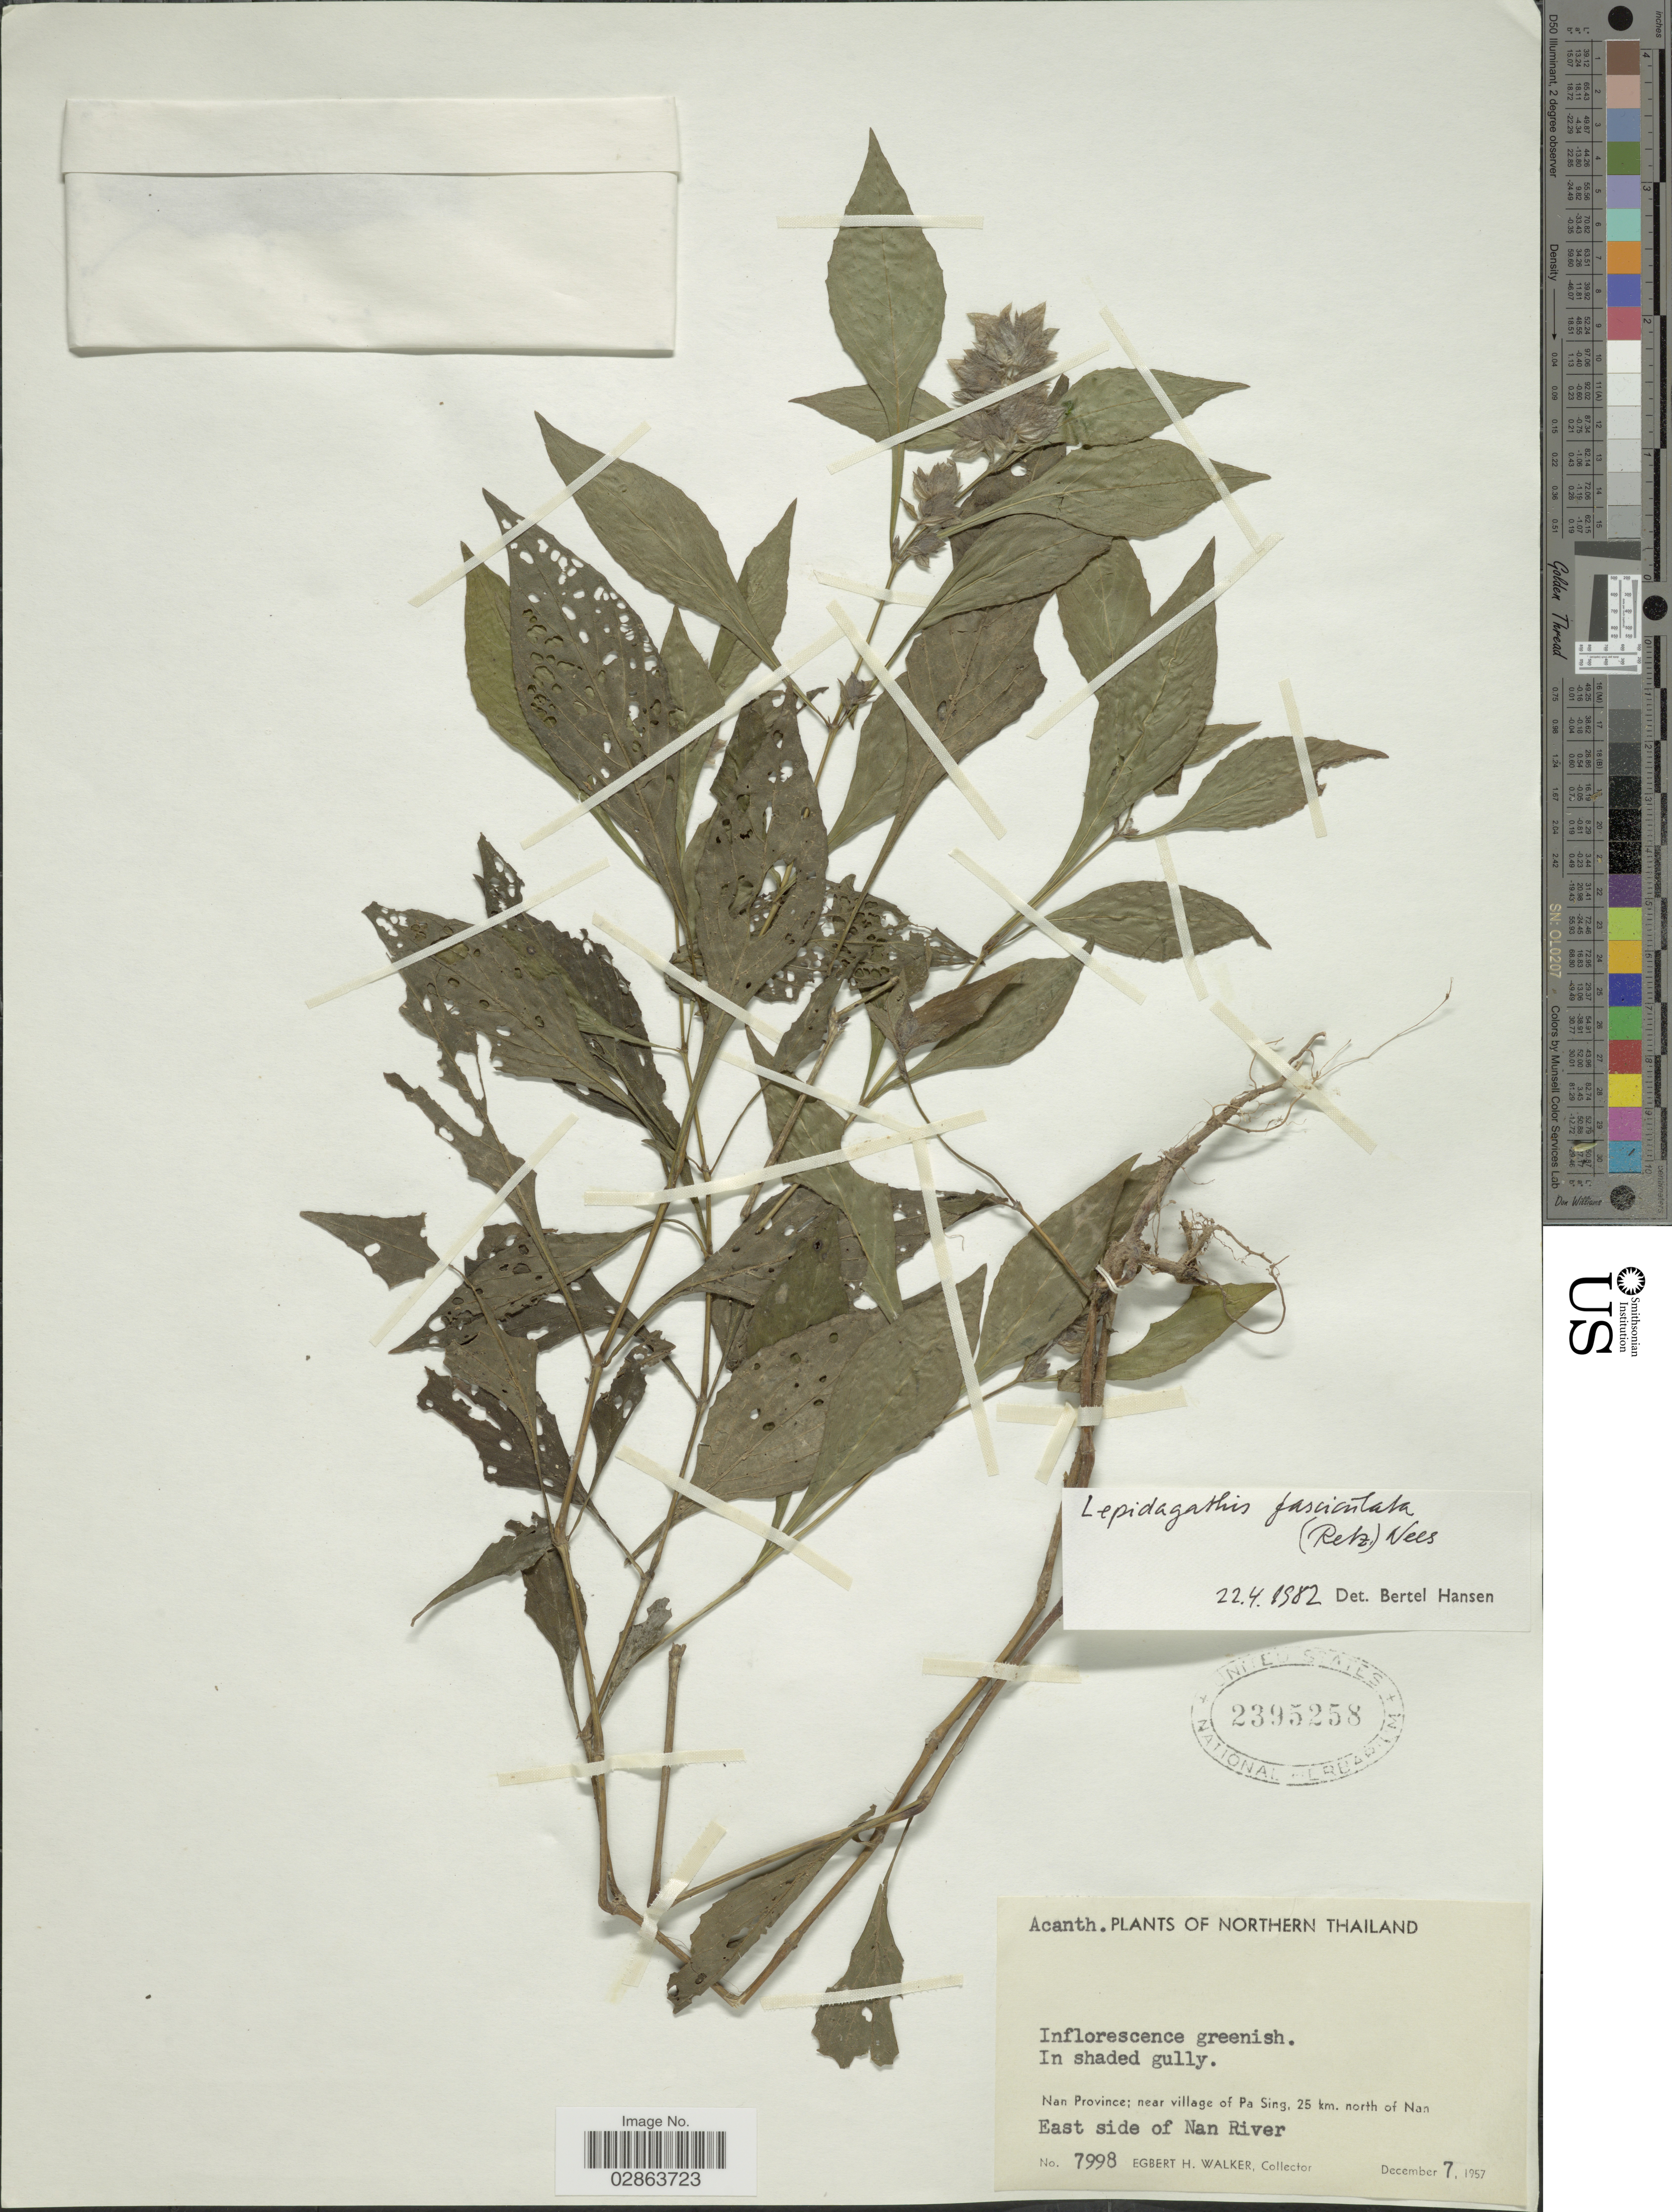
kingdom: Plantae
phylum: Tracheophyta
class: Magnoliopsida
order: Lamiales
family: Acanthaceae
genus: Lepidagathis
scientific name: Lepidagathis fasciculata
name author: (Retz.) Nees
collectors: E. H. Walker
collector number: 7998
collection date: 1957-12-07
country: Thailand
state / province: Nan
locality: Northern Thailand. Nan Province; near village of Pa Sing, 25 km. north of Nan. East side of Nan River.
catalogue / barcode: US 2395258